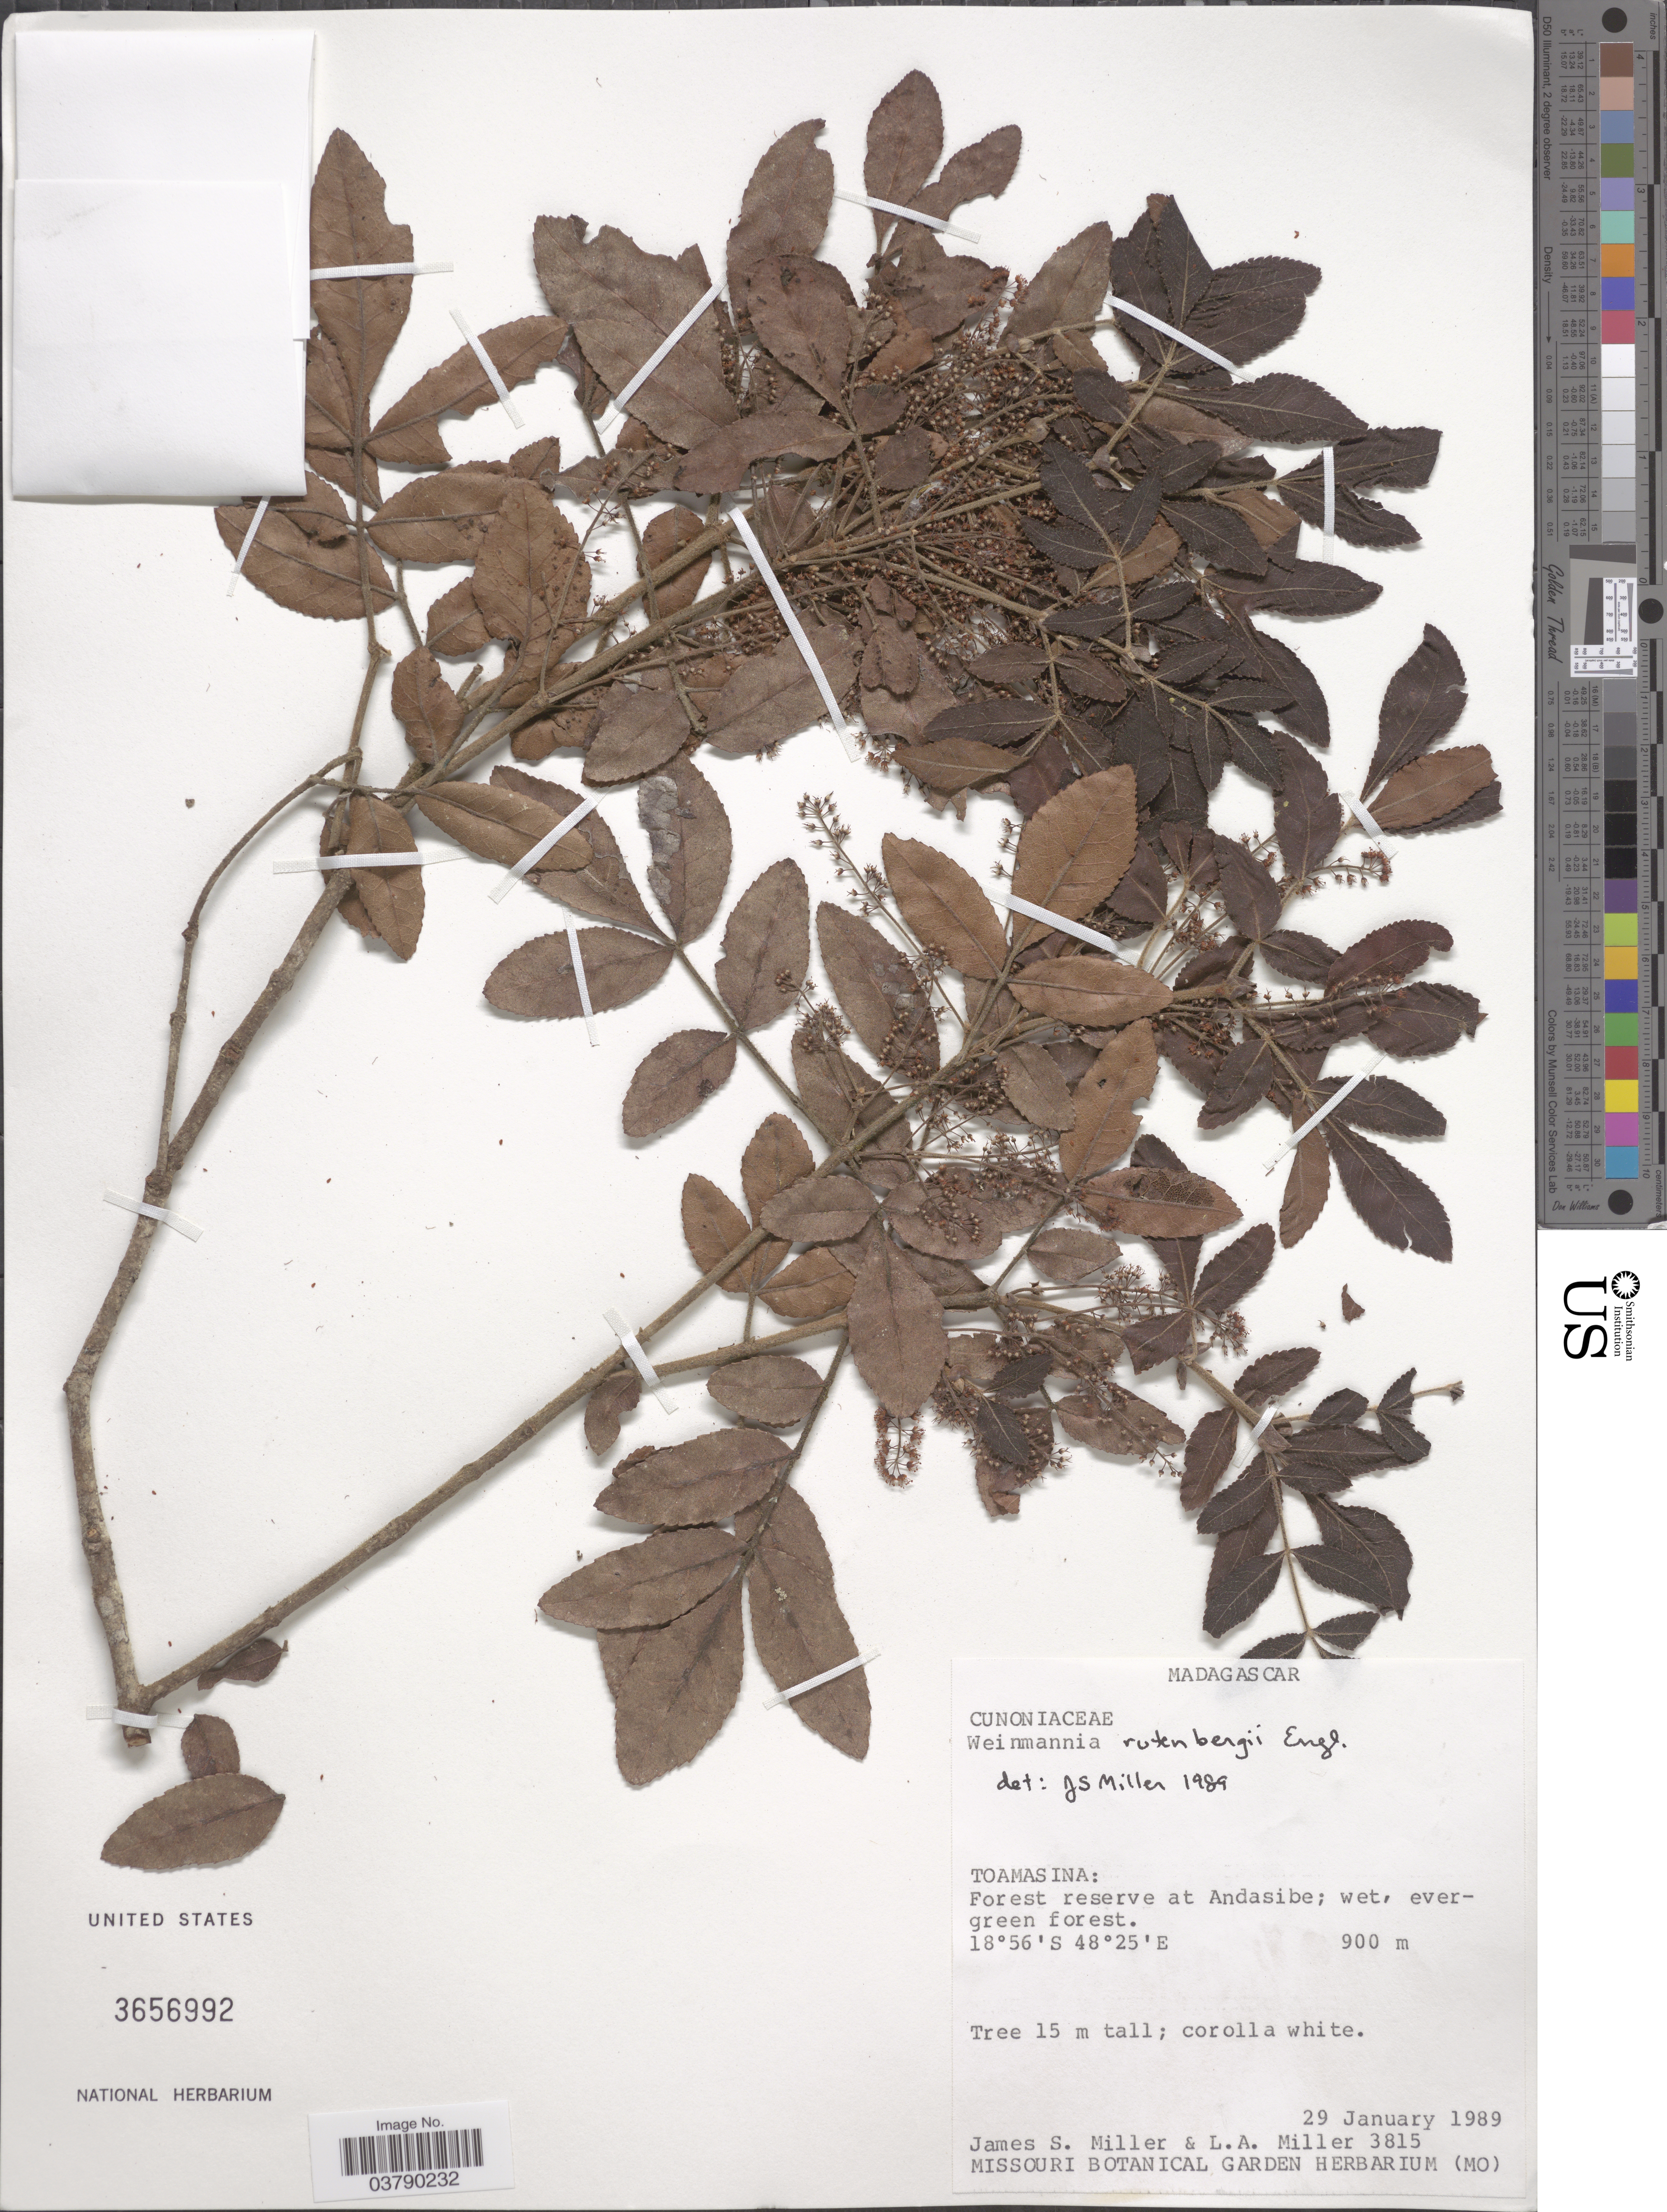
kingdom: Plantae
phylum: Tracheophyta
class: Magnoliopsida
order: Oxalidales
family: Cunoniaceae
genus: Pterophylla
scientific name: Pterophylla rutenbergii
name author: (Engl.) J. Bradford & Z.S. Rogers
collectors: J. S. Miller & L. A. Miller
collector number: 3815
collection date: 1989-01-29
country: Madagascar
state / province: Alaotra Mangoro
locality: Forest reserve at Andasibe.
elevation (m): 900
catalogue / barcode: US 3656992